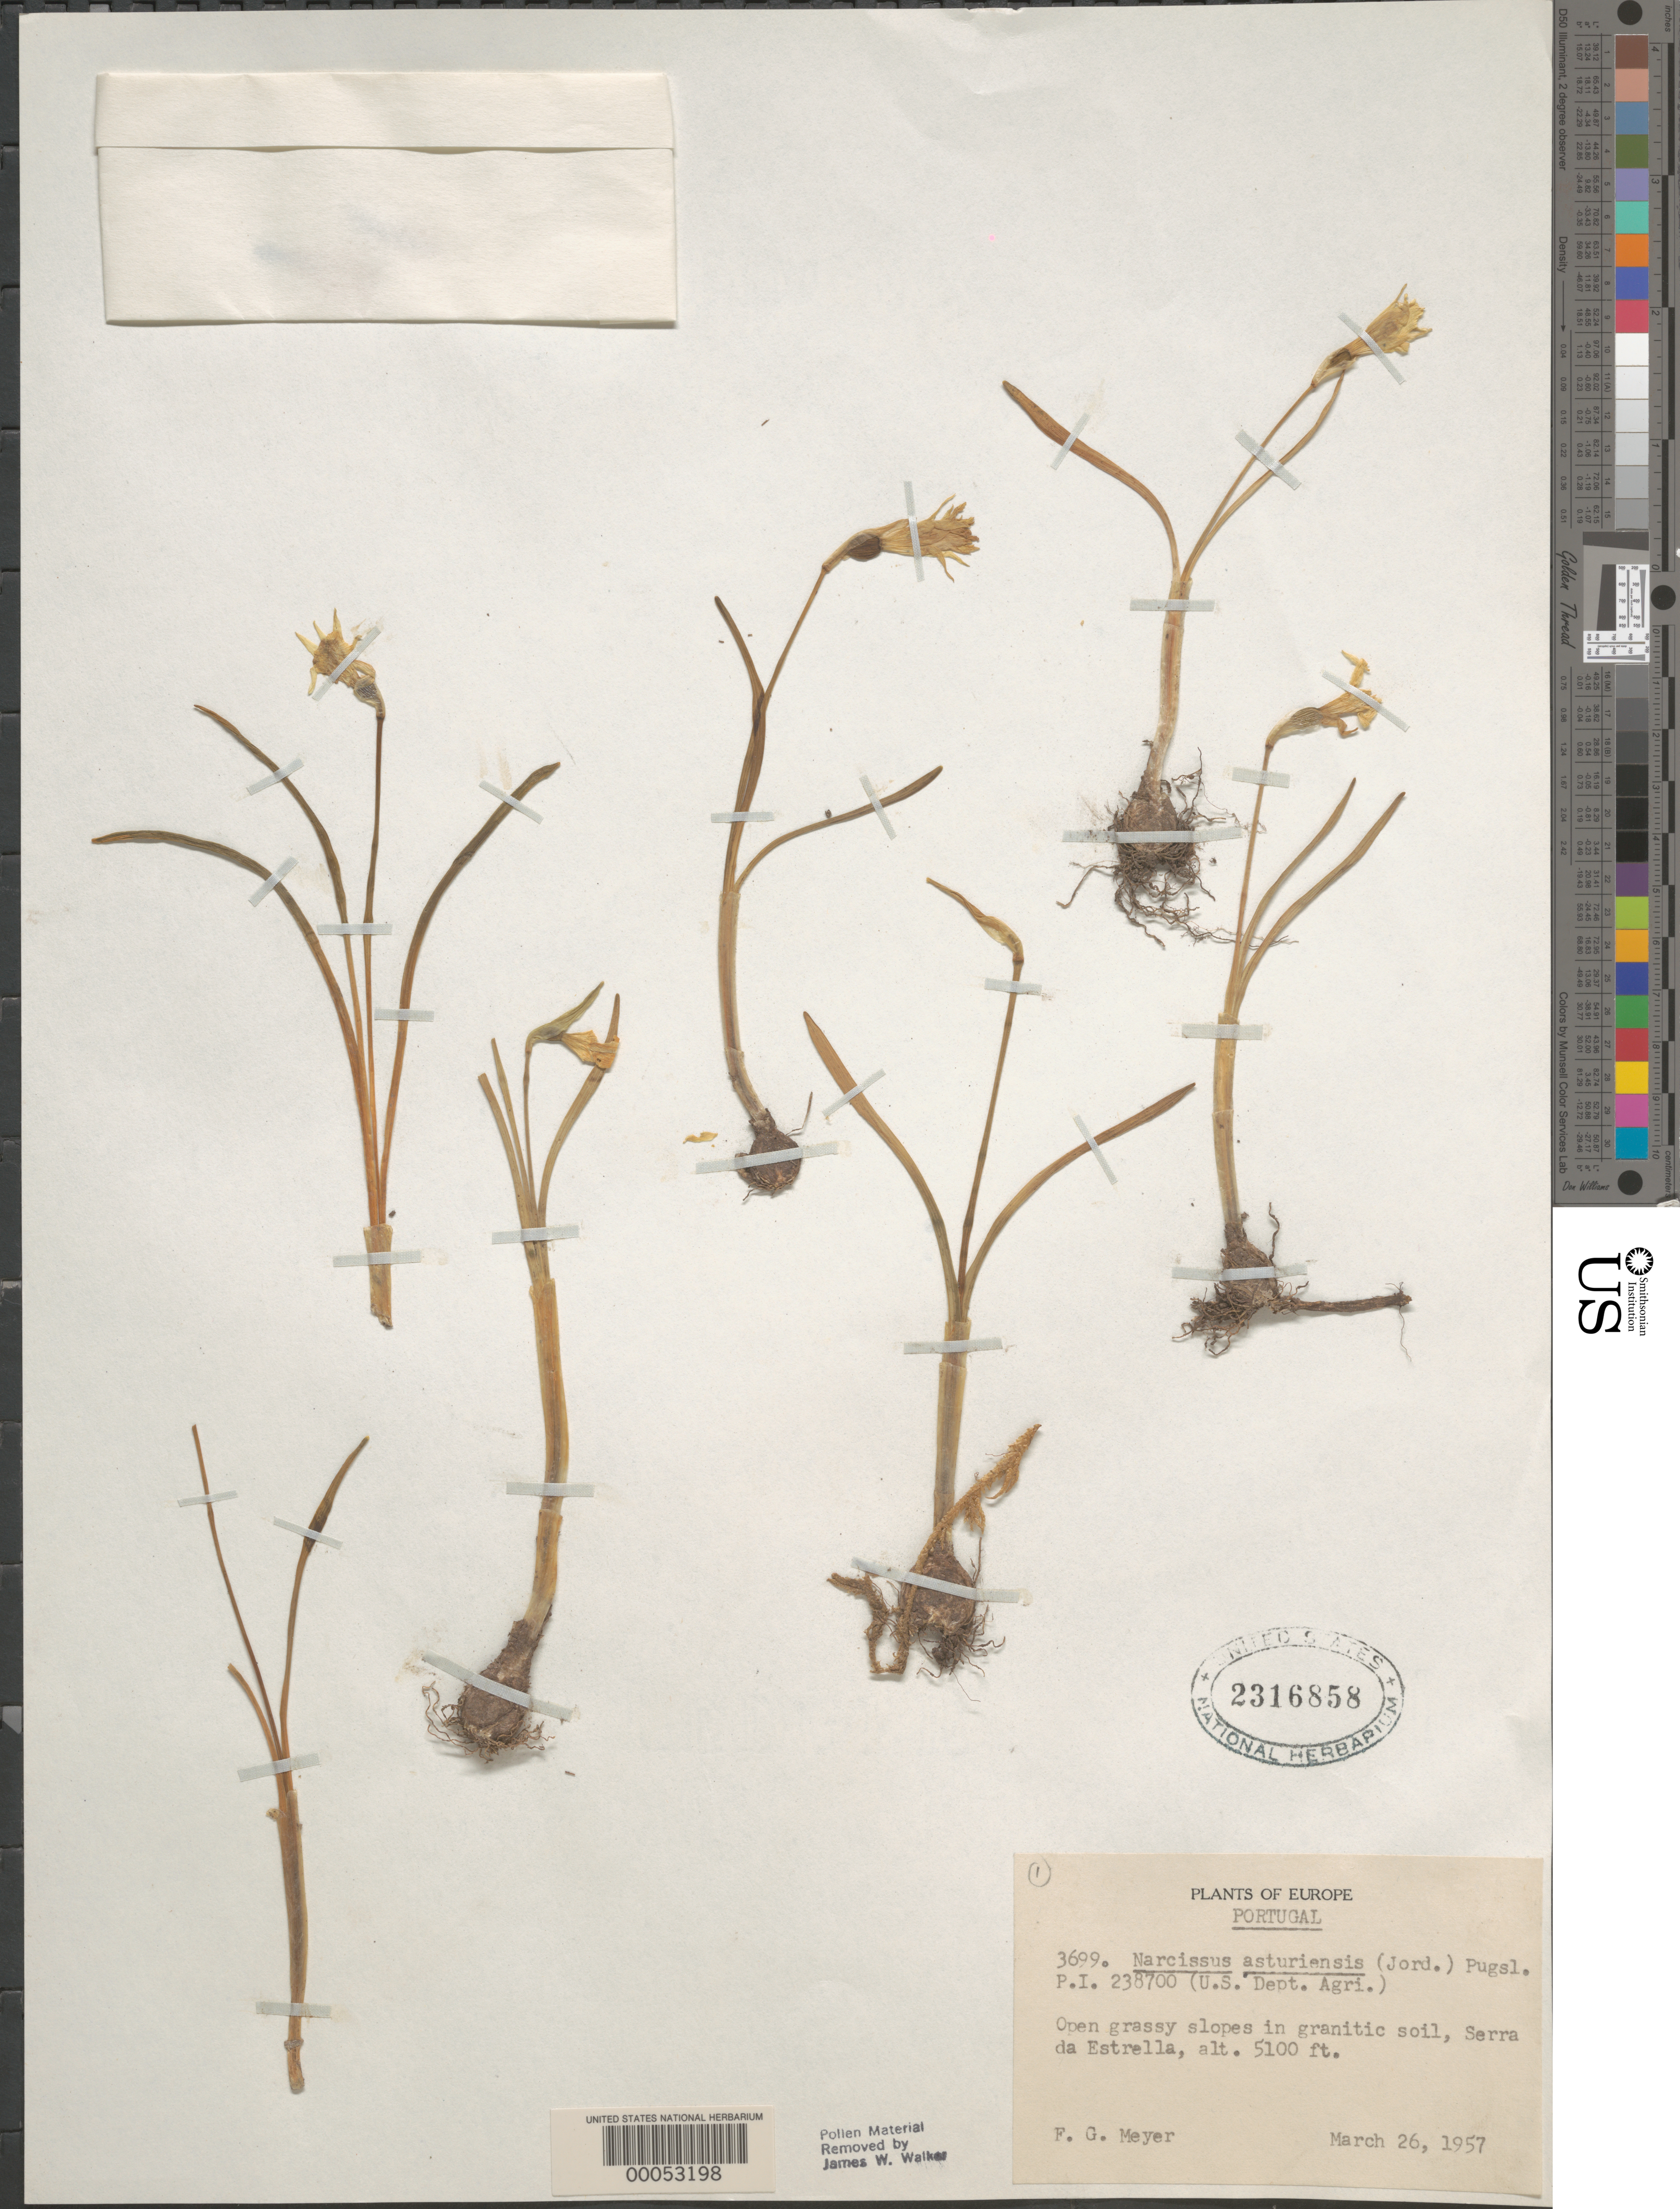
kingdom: Plantae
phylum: Tracheophyta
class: Liliopsida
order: Asparagales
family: Amaryllidaceae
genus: Narcissus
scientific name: Narcissus asturiensis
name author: (Jord.) Pugsley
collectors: F. G. Meyer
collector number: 3699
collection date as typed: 26 Mar 1957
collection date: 1957-03-26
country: Portugal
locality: Serra da estrella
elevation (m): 1554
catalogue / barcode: US 2316858